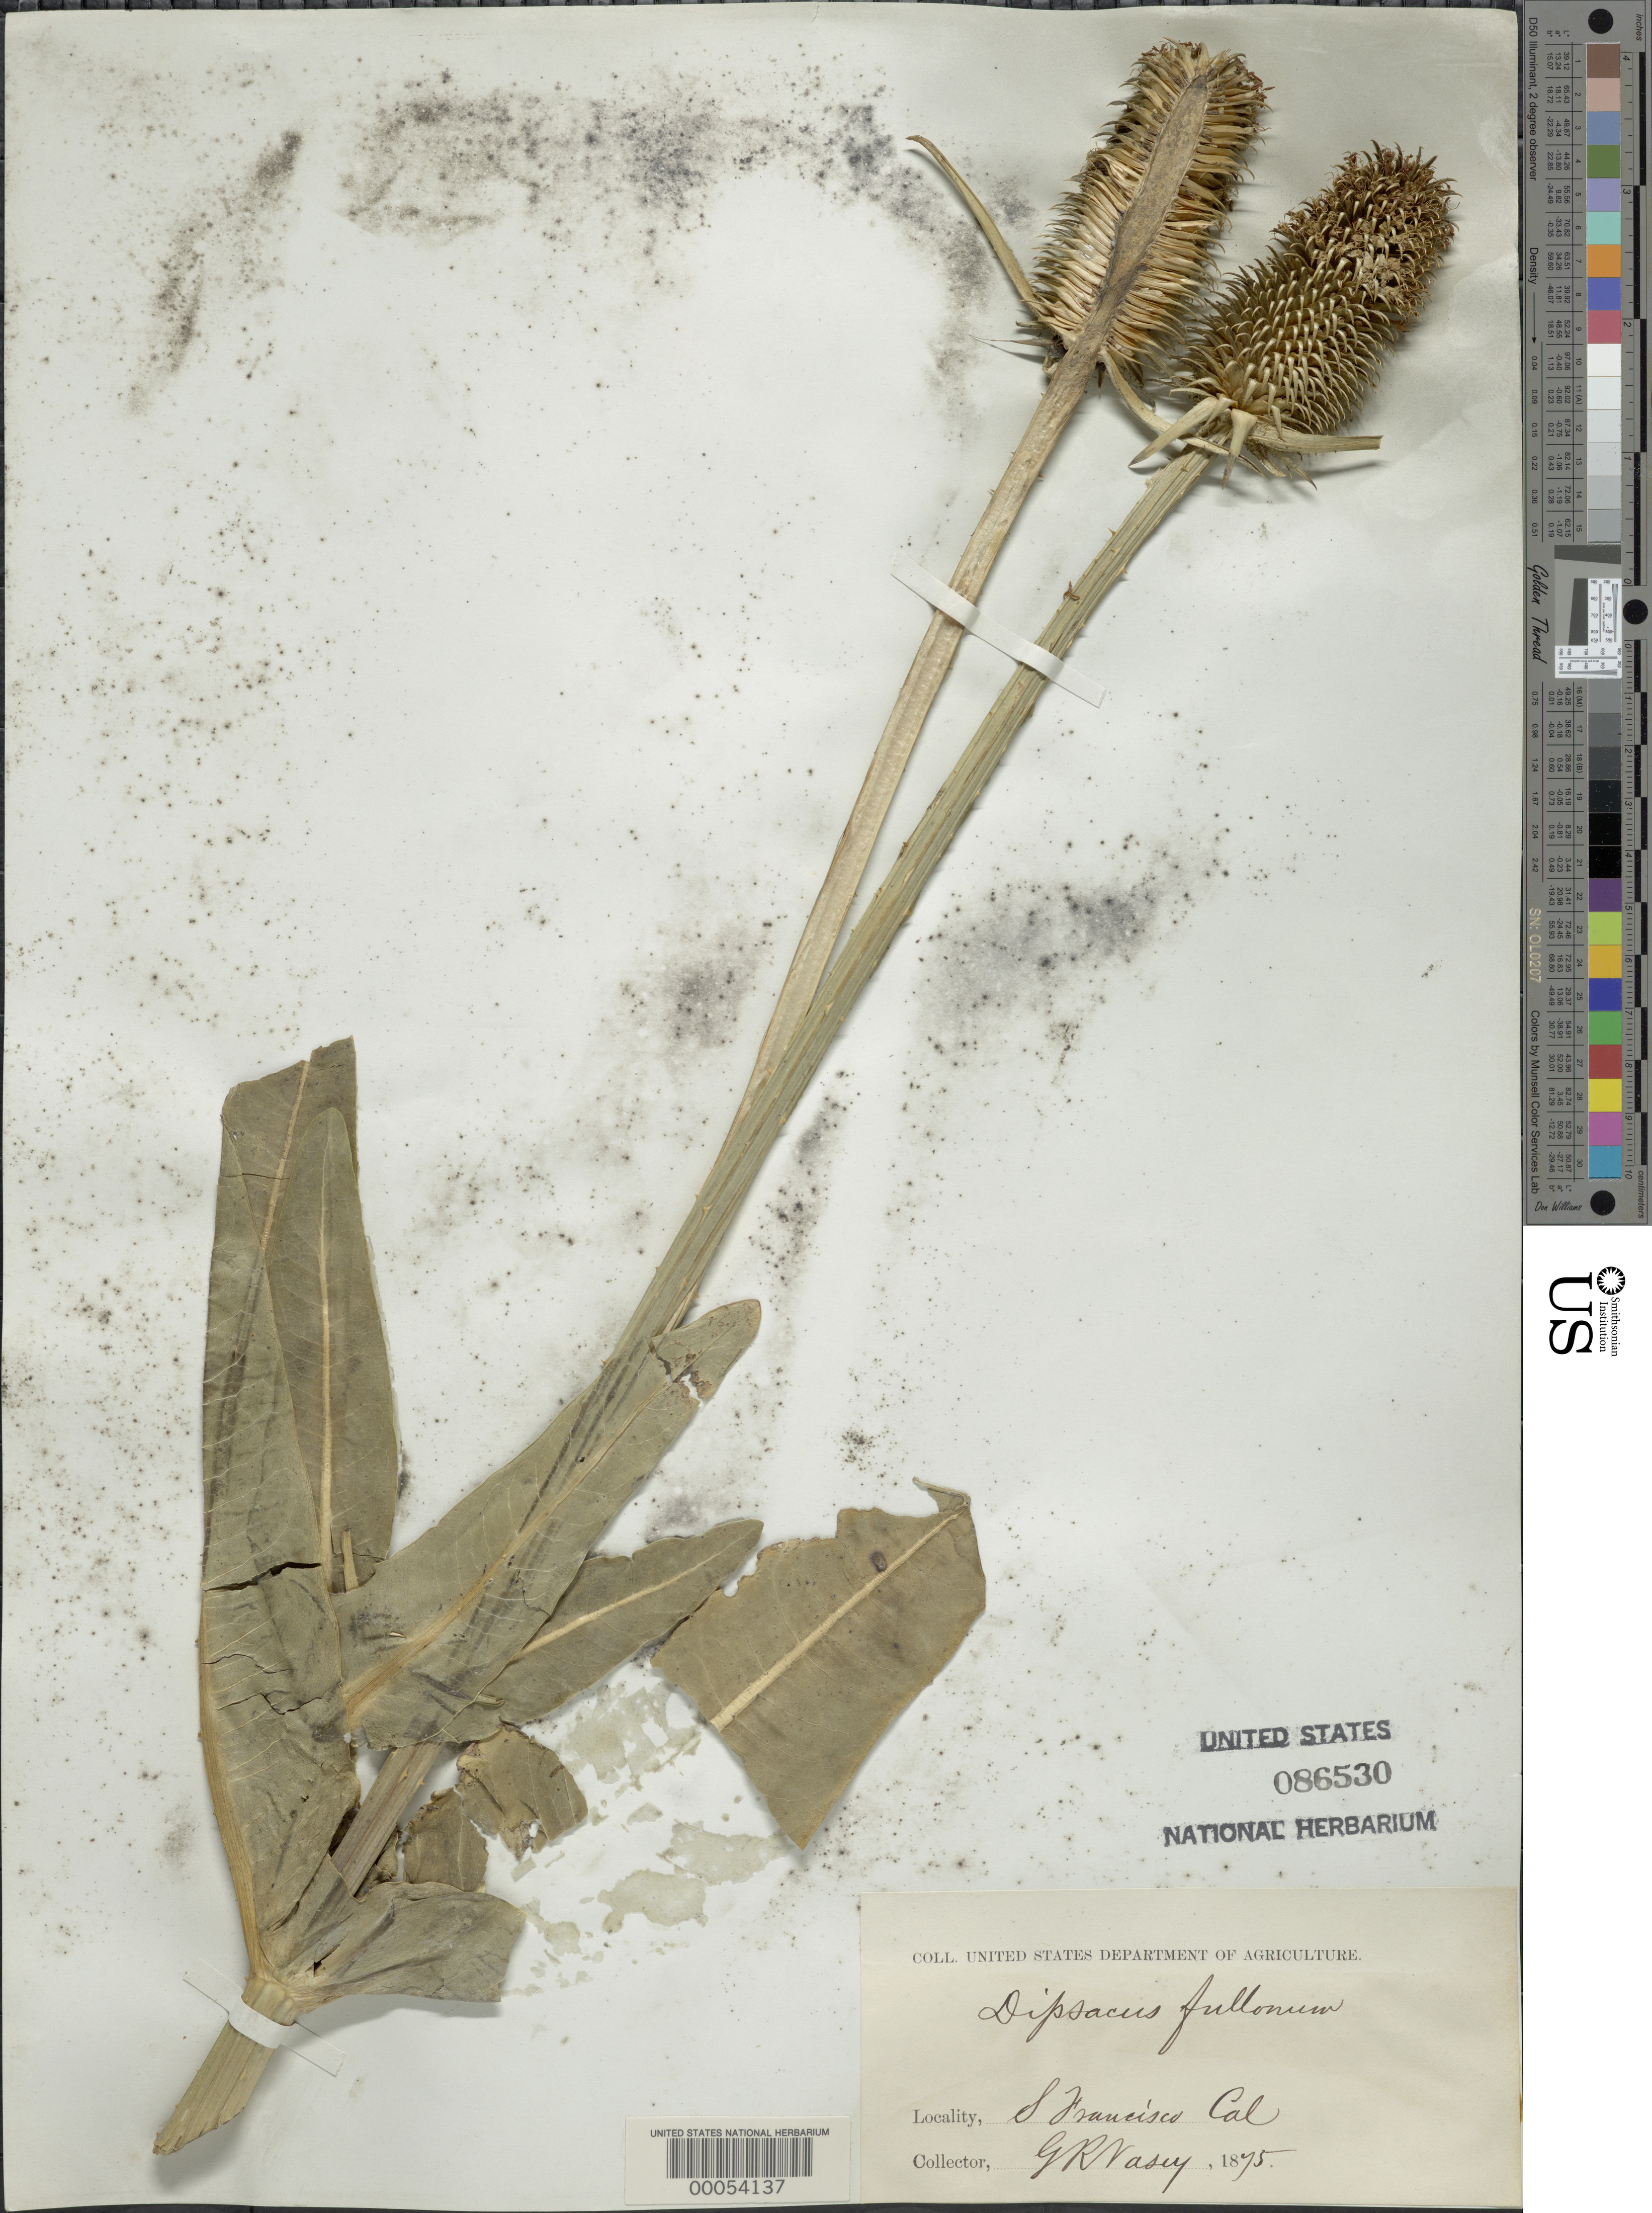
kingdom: Plantae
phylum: Tracheophyta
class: Magnoliopsida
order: Dipsacales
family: Caprifoliaceae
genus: Dipsacus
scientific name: Dipsacus fullonum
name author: L.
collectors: G. R. Vasey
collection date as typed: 1875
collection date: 1875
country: United States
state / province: California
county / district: San Francisco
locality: San Francisco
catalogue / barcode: US 86530